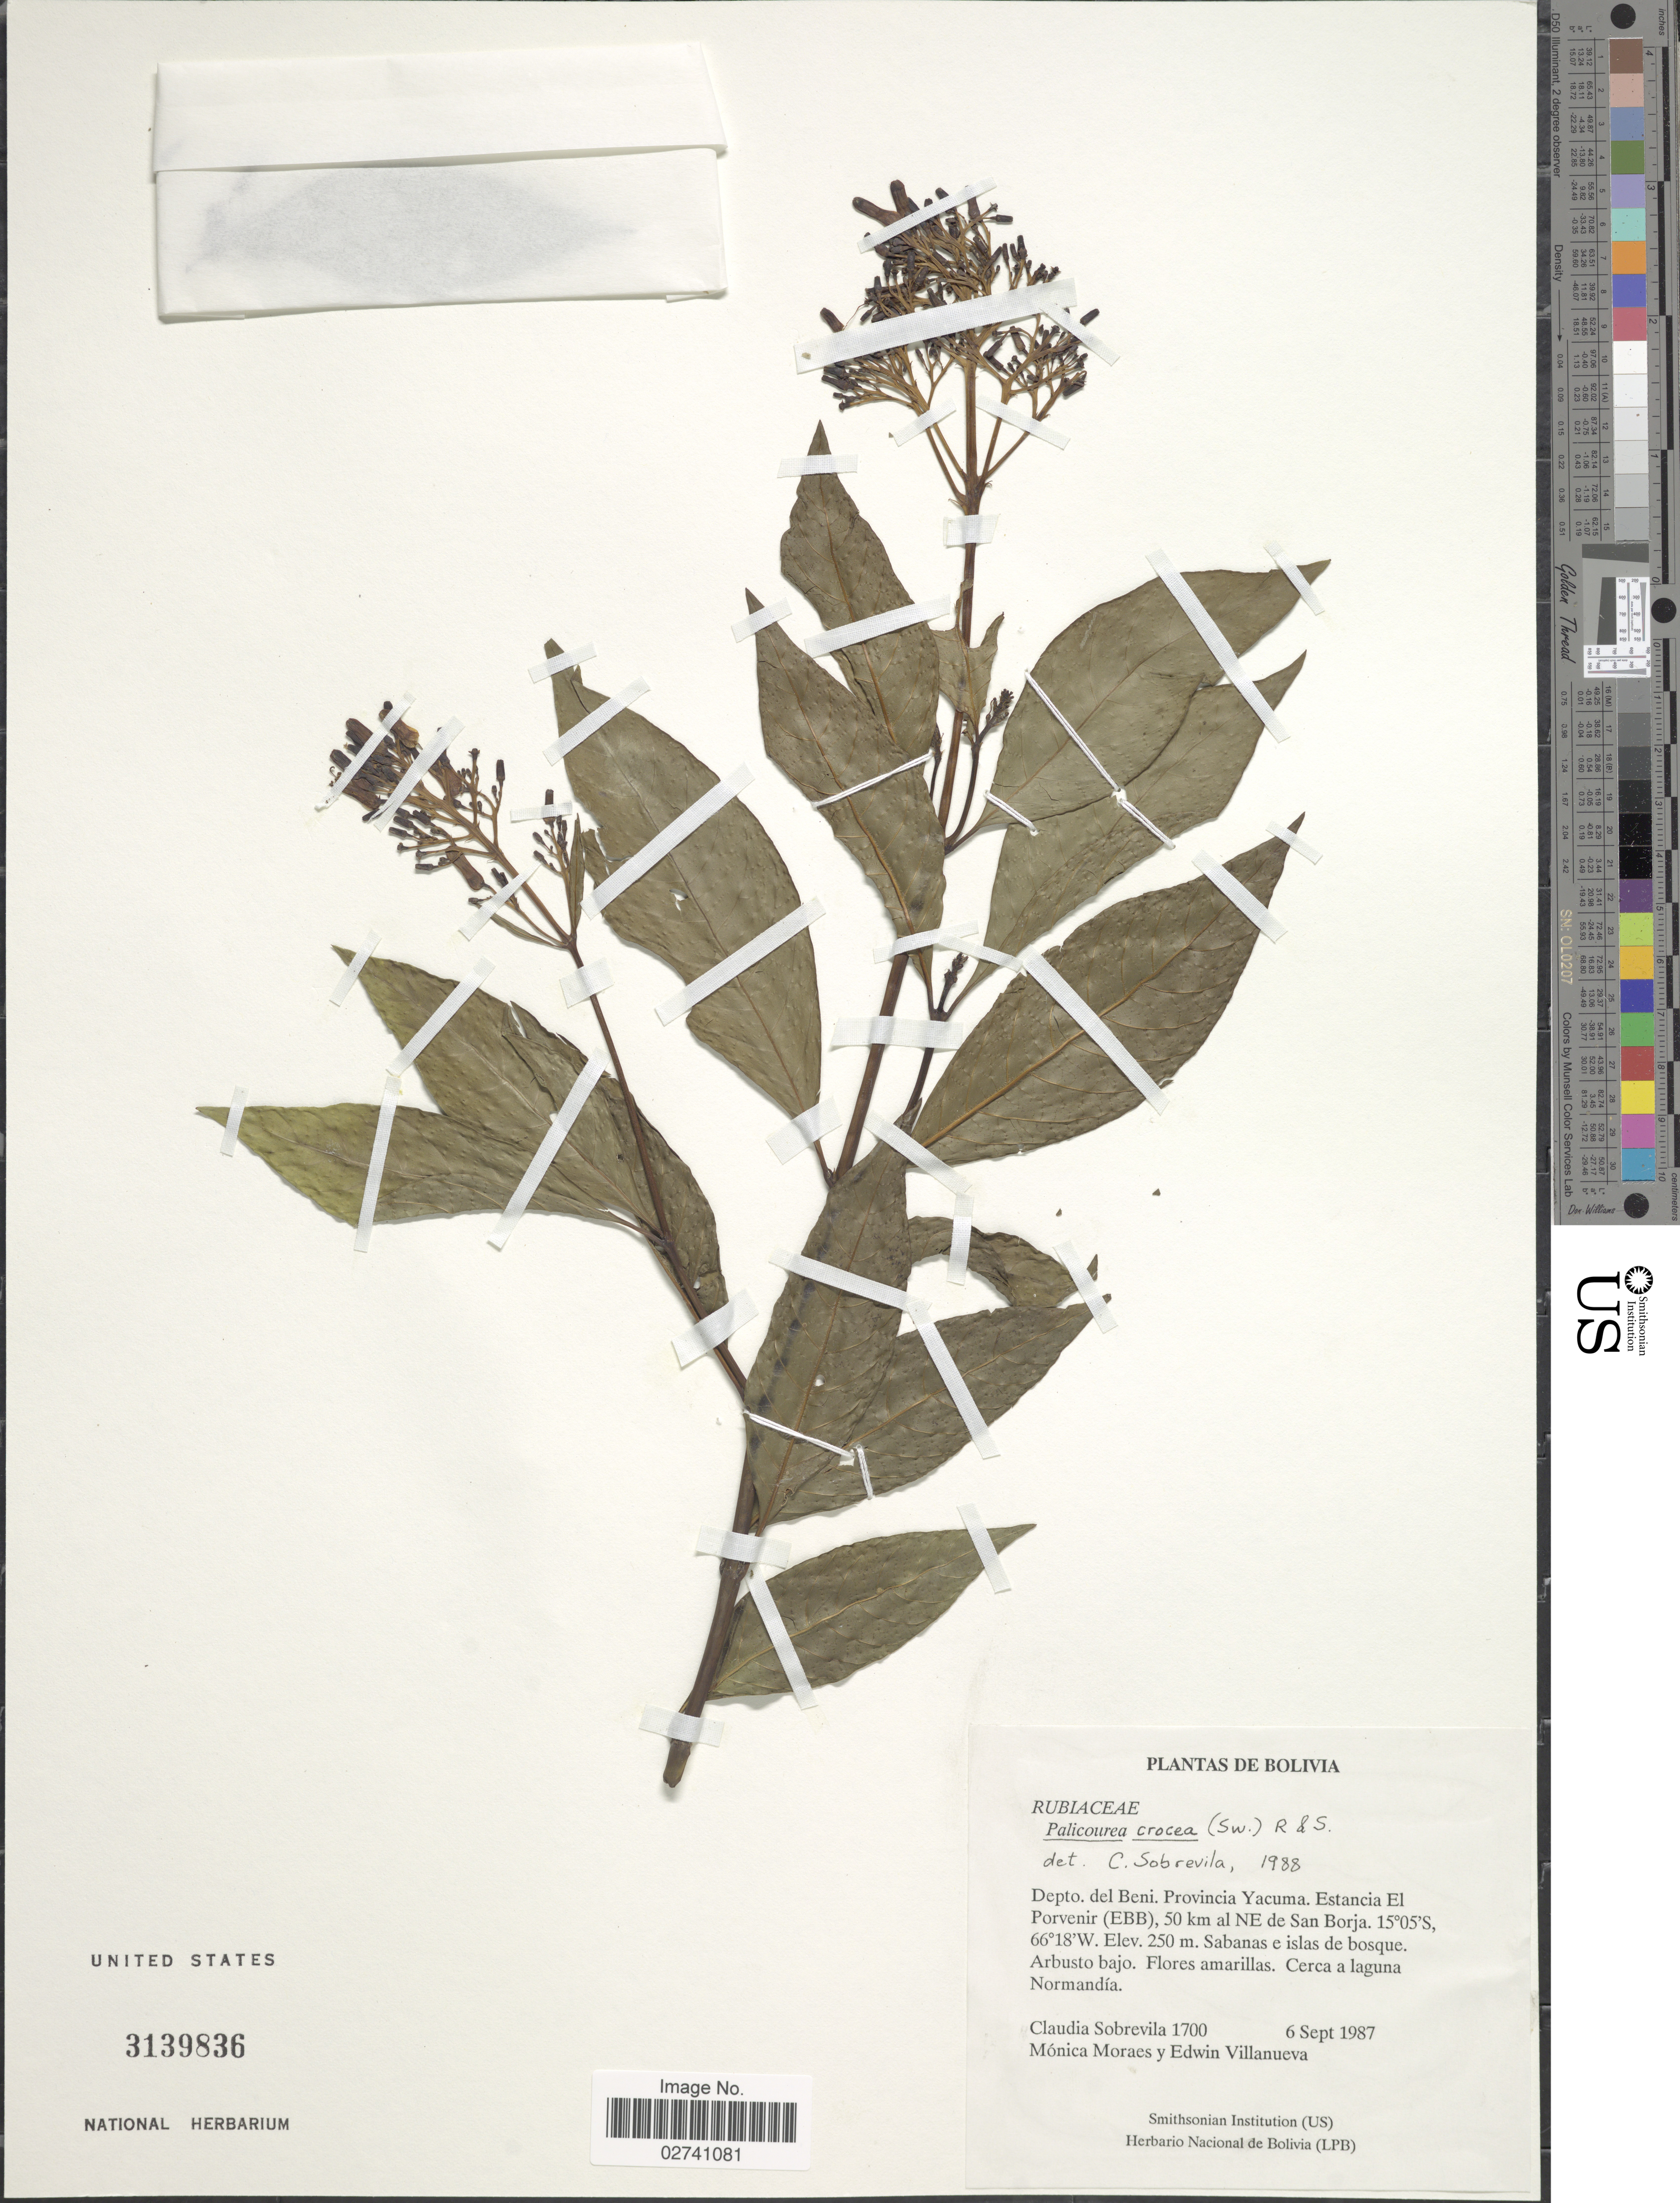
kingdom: Plantae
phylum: Tracheophyta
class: Magnoliopsida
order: Gentianales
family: Rubiaceae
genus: Palicourea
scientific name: Palicourea crocea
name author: (Sw.) Schult.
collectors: C. Sobrevila, M. Moraes & E. Villanueva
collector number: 1700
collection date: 1987-09-06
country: Bolivia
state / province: Beni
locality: Provincia Yacuma. Estancia El Porvenir (EBB), 50 km al NE de San Borja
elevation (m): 250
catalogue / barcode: US 3139836